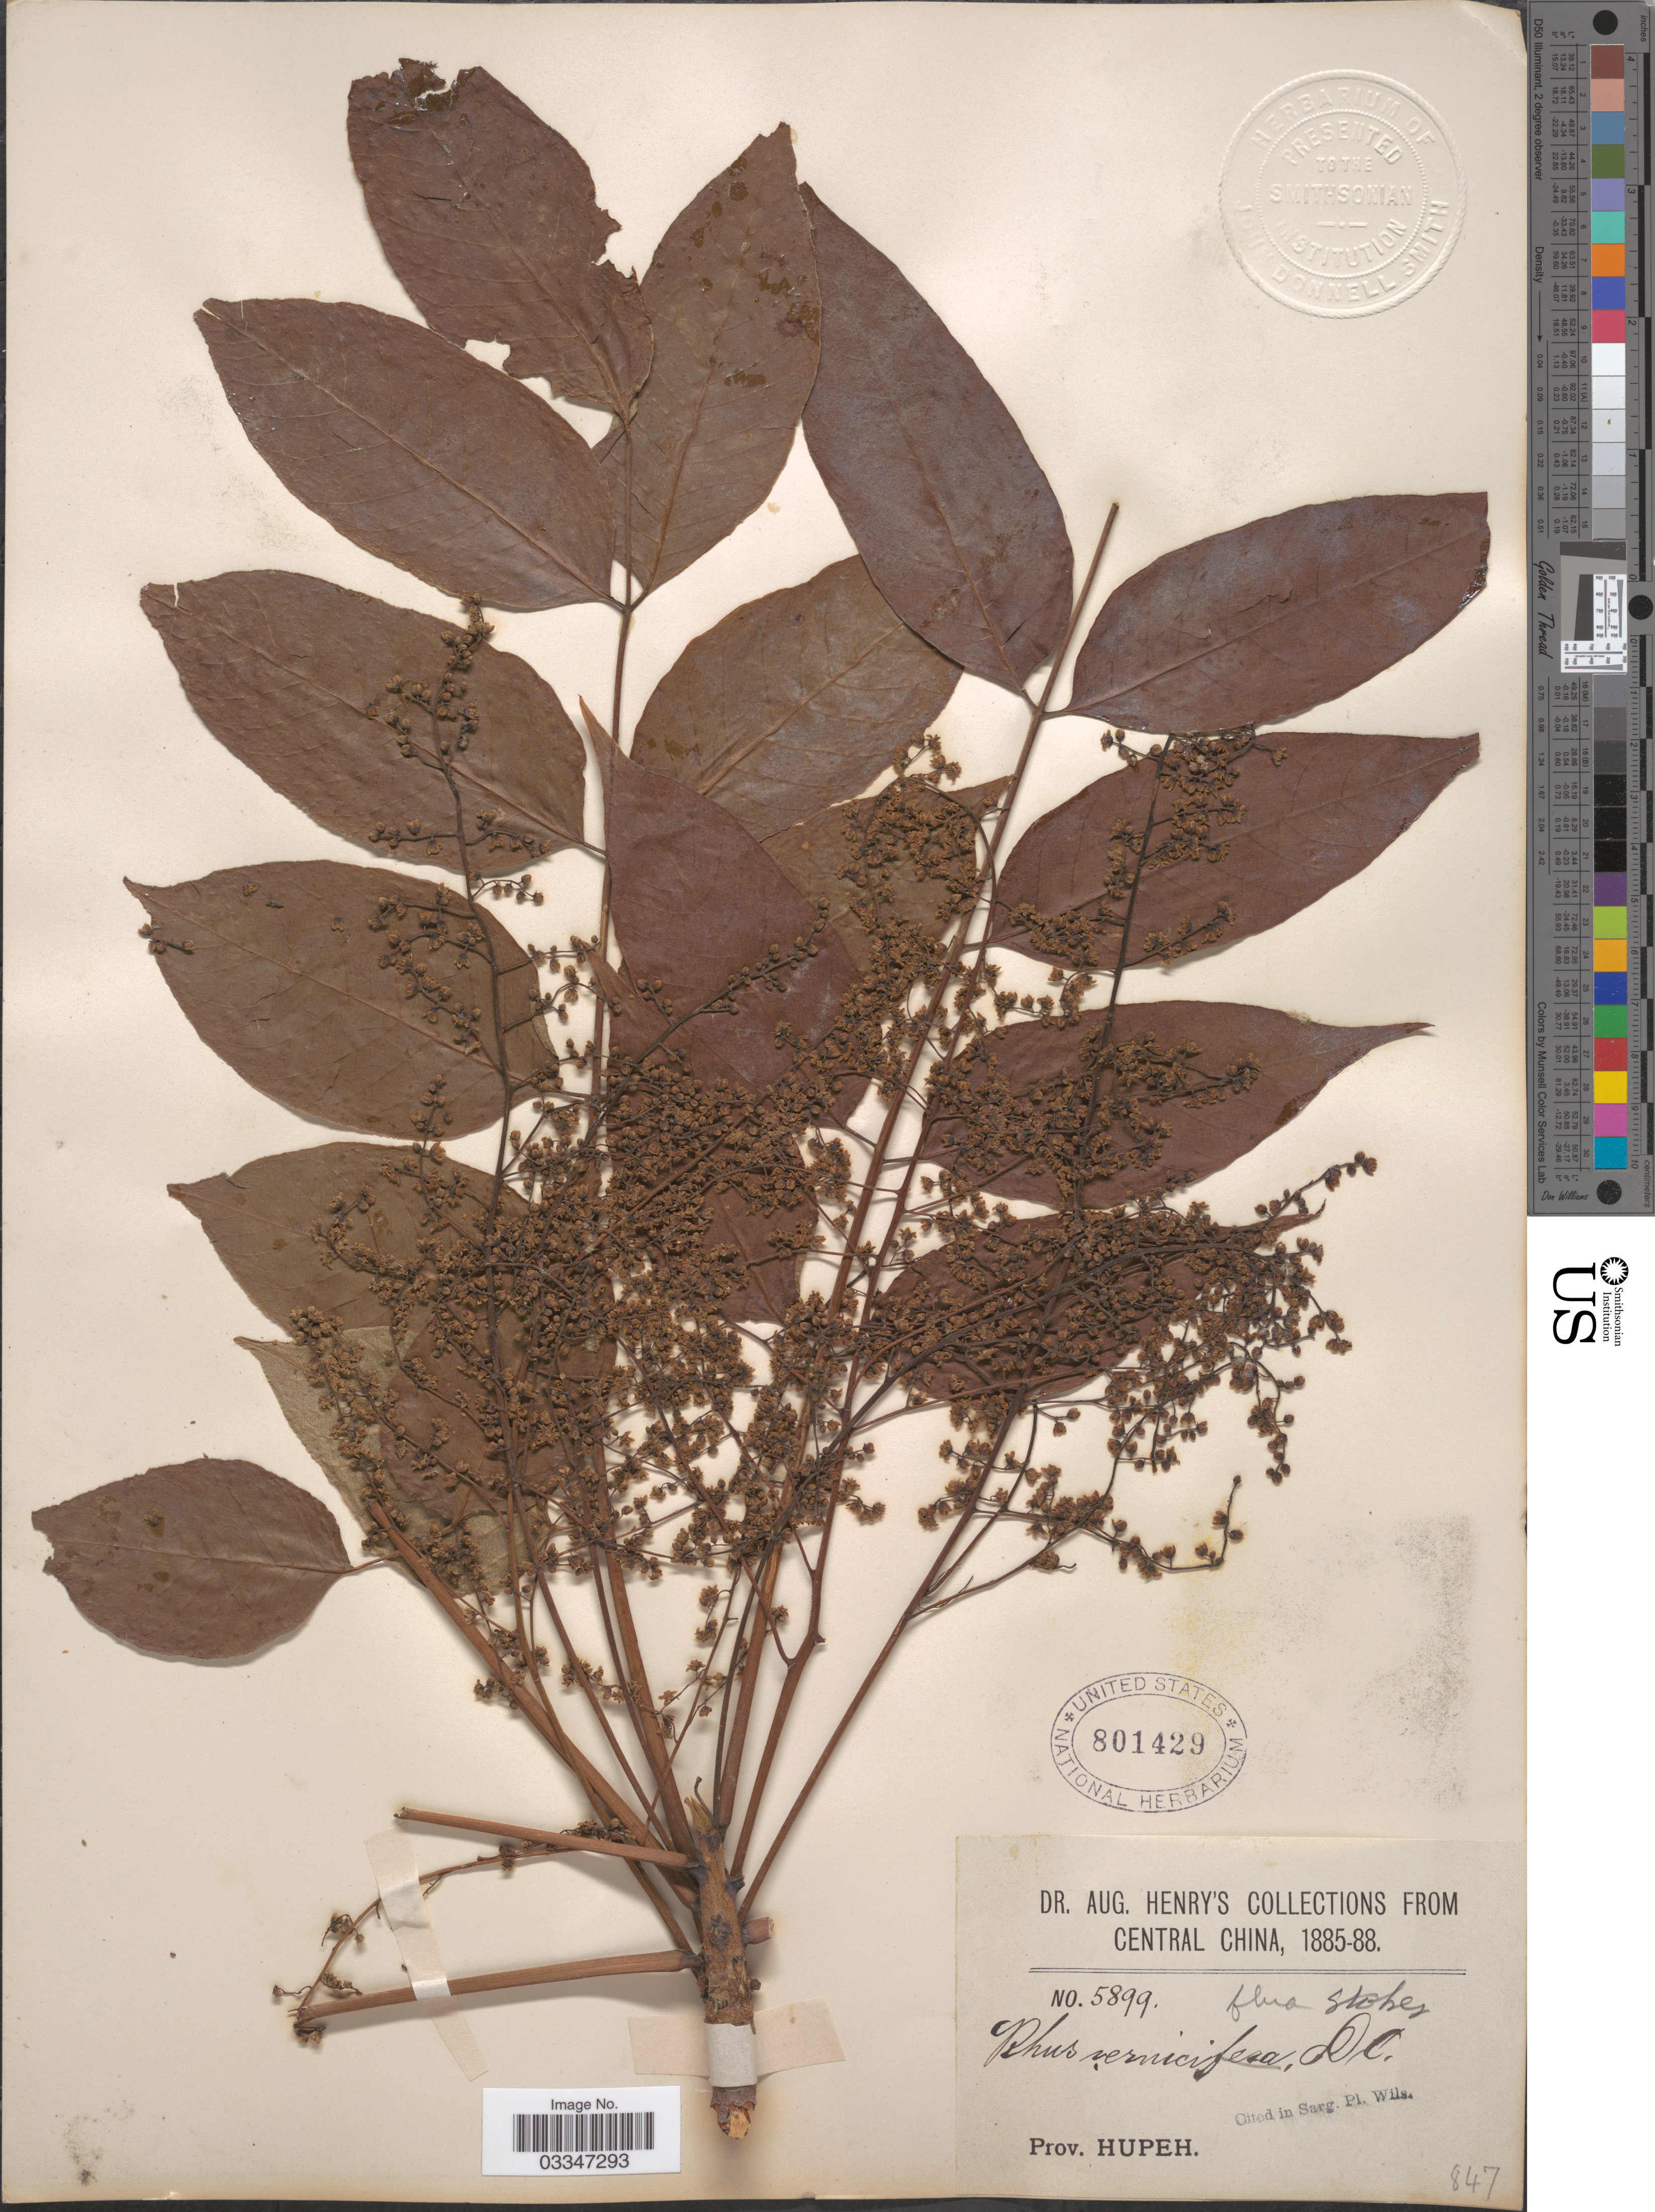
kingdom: Plantae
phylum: Tracheophyta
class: Magnoliopsida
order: Sapindales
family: Anacardiaceae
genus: Rhus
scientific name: Rhus verniciflua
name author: Stokes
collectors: A. Henry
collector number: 5899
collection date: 1885/1888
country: China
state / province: Hubei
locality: Central China. Prov. Hupeh.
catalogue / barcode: US 801429